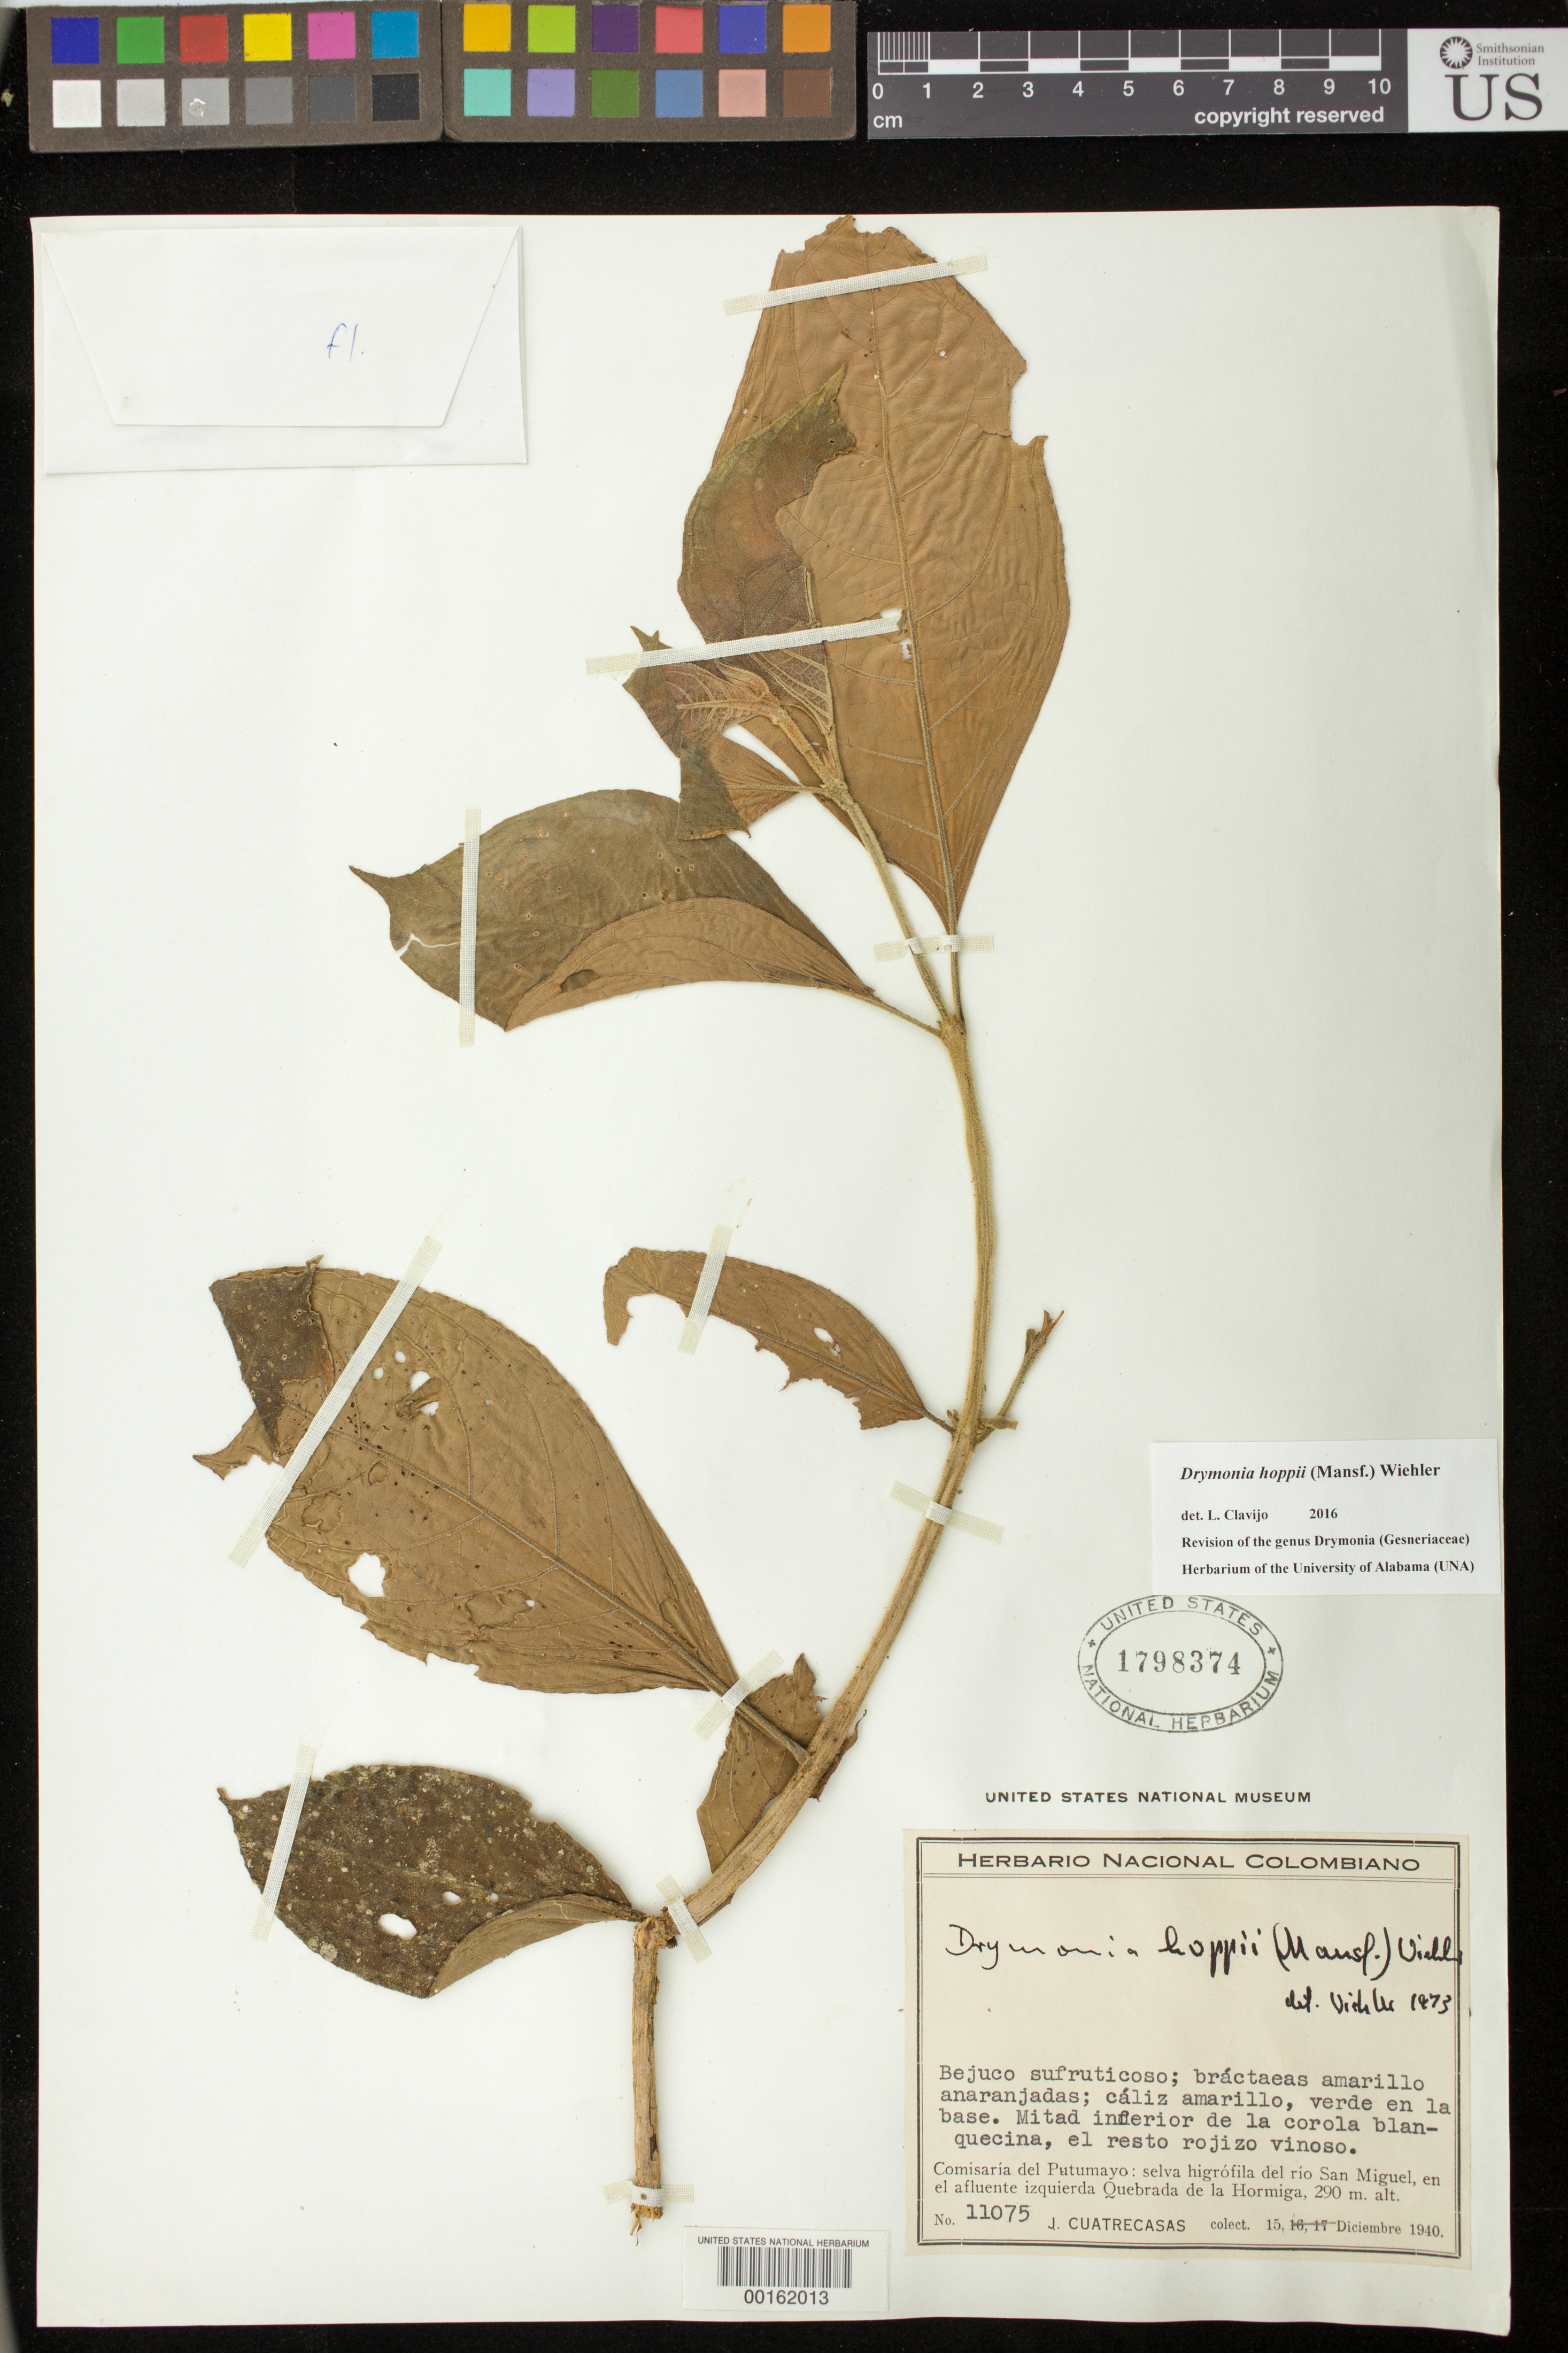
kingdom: Plantae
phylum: Tracheophyta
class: Magnoliopsida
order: Lamiales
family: Gesneriaceae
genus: Drymonia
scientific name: Drymonia hoppii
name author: (Mansf.) Wiehler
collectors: J. Cuatrecasas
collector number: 11075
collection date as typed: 15 Dec 1940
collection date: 1940-12-15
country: Colombia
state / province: Putumayo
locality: Rio San Miguel, in the left tributary Quebrada de la Hormiga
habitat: Forest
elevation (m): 290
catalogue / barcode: US 1798374